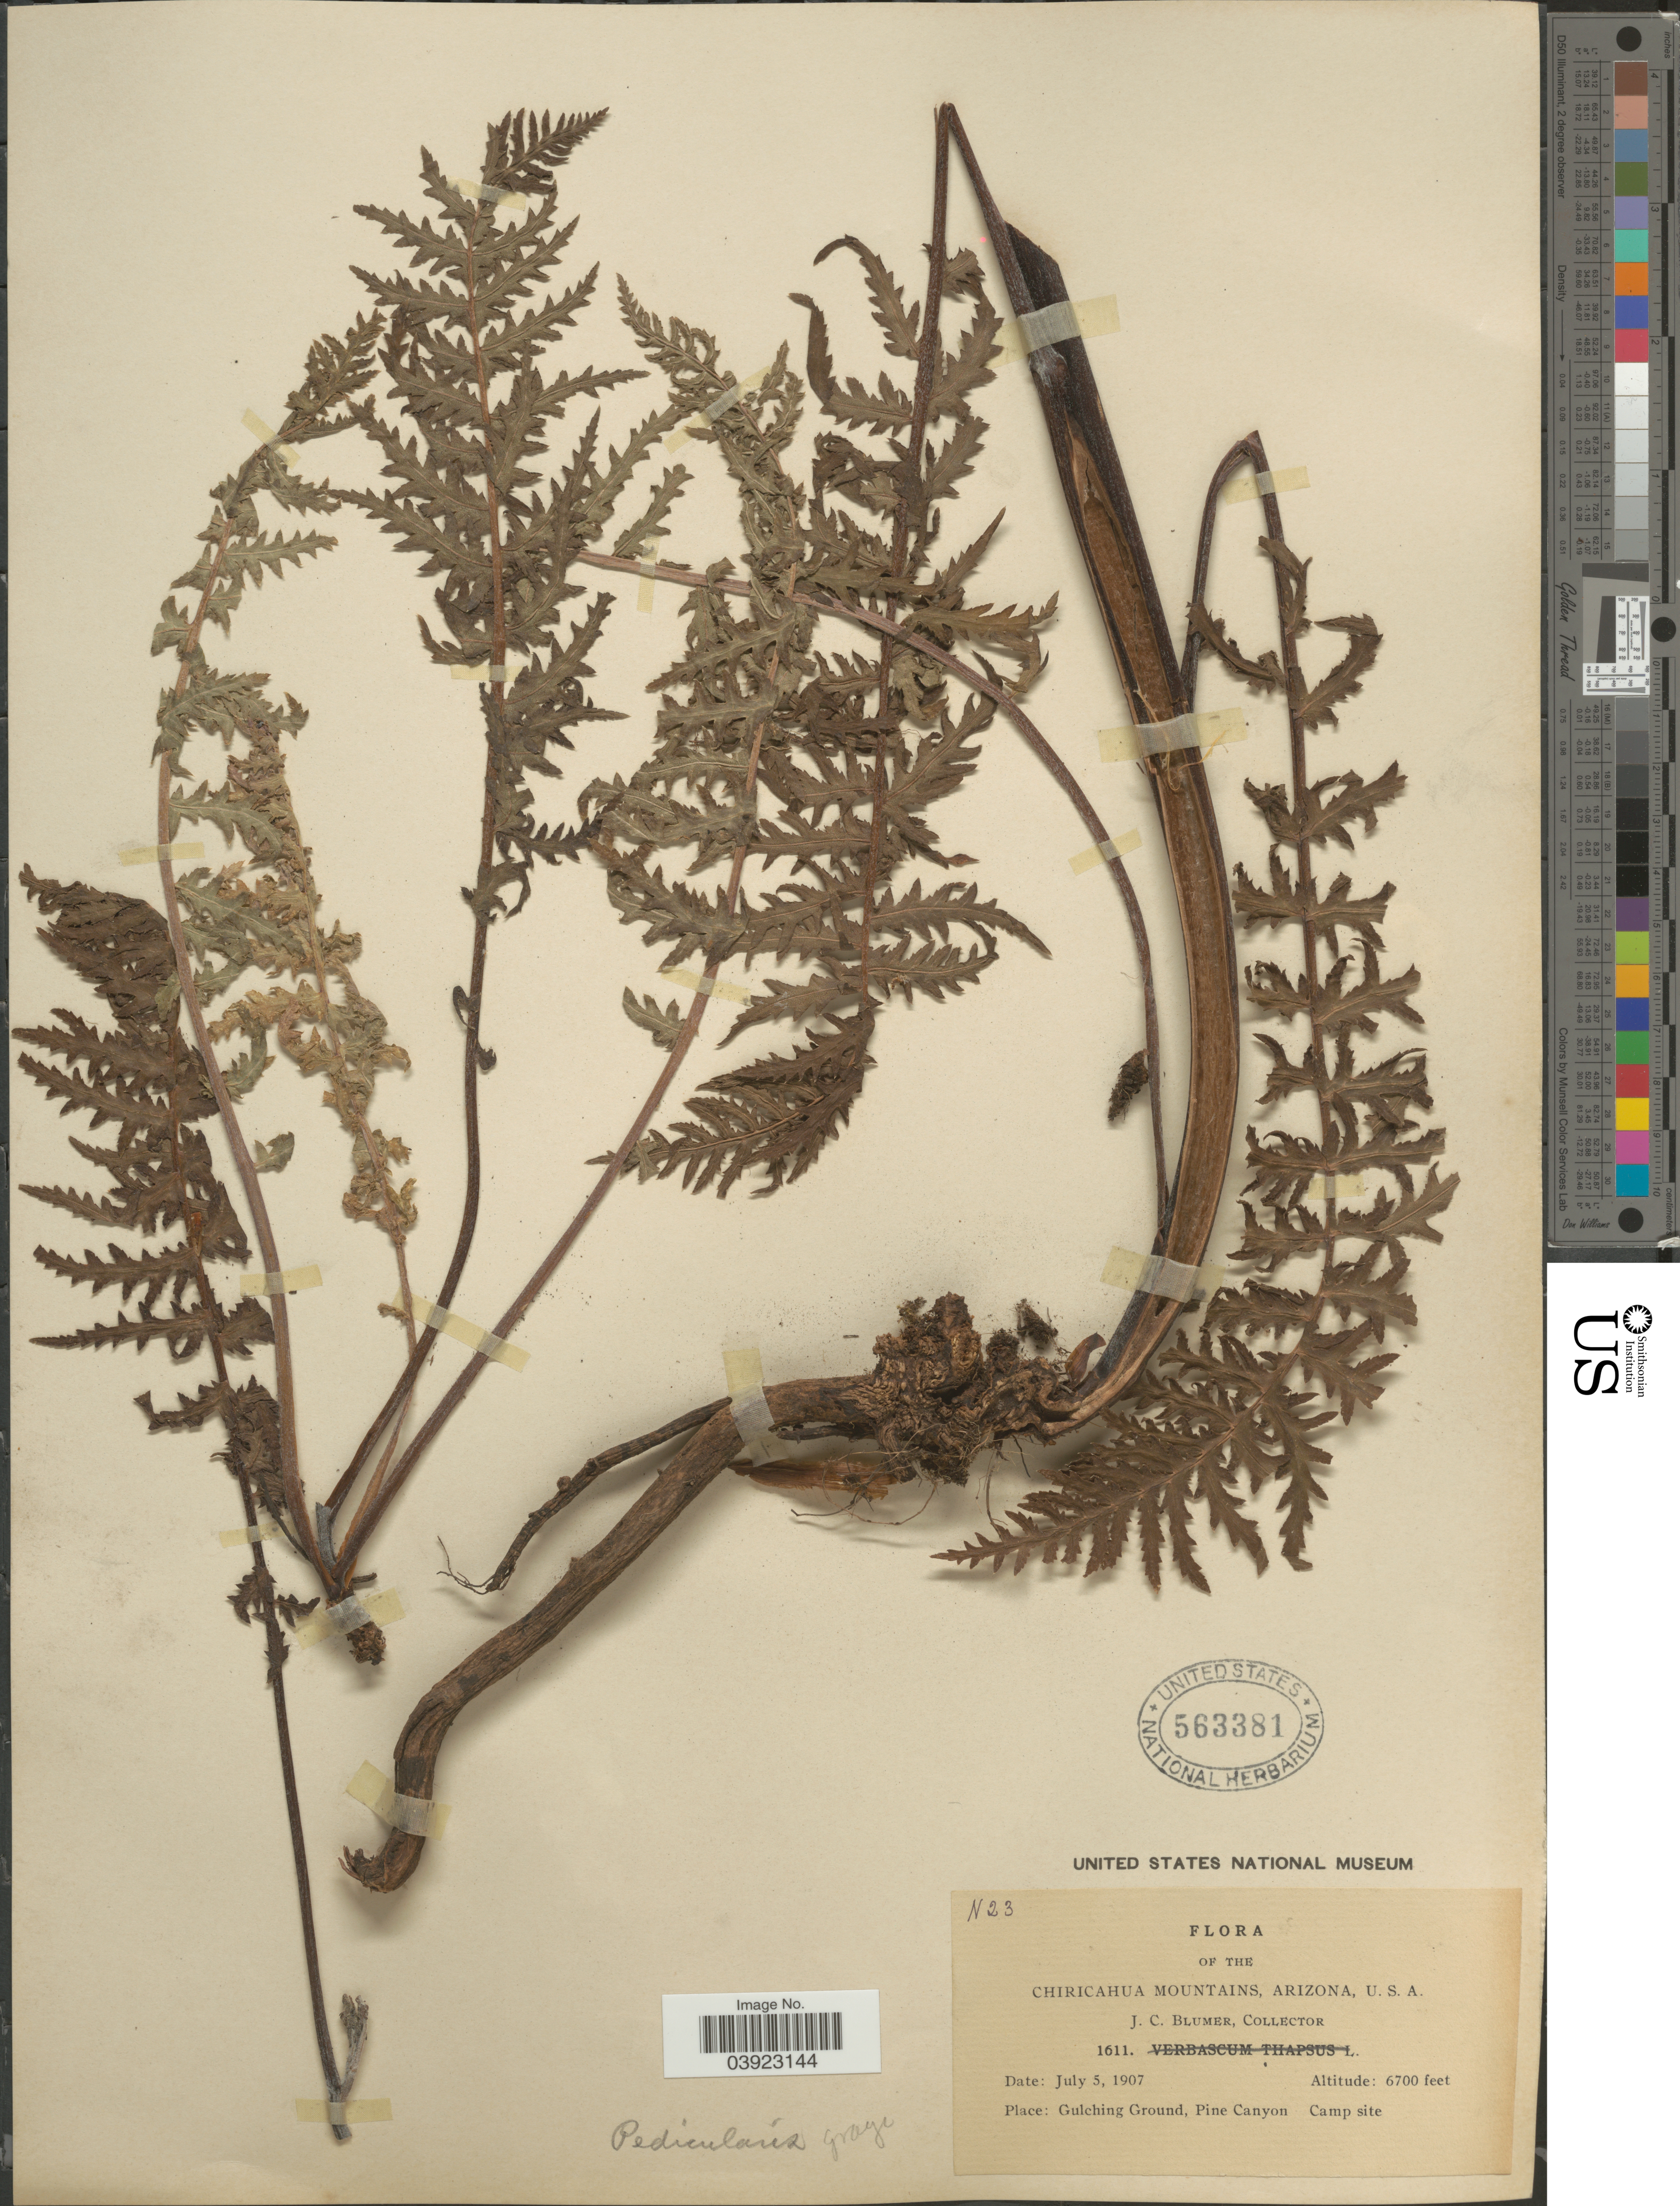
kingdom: Plantae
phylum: Tracheophyta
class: Magnoliopsida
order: Lamiales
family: Orobanchaceae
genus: Pedicularis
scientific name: Pedicularis procera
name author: A. Gray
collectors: J. C. Blumer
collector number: N23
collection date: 1907-07-05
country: United States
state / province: Arizona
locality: Chiricahua Mountains. Gulching Ground, Pine Canyon.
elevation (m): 2042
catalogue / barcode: US 563381